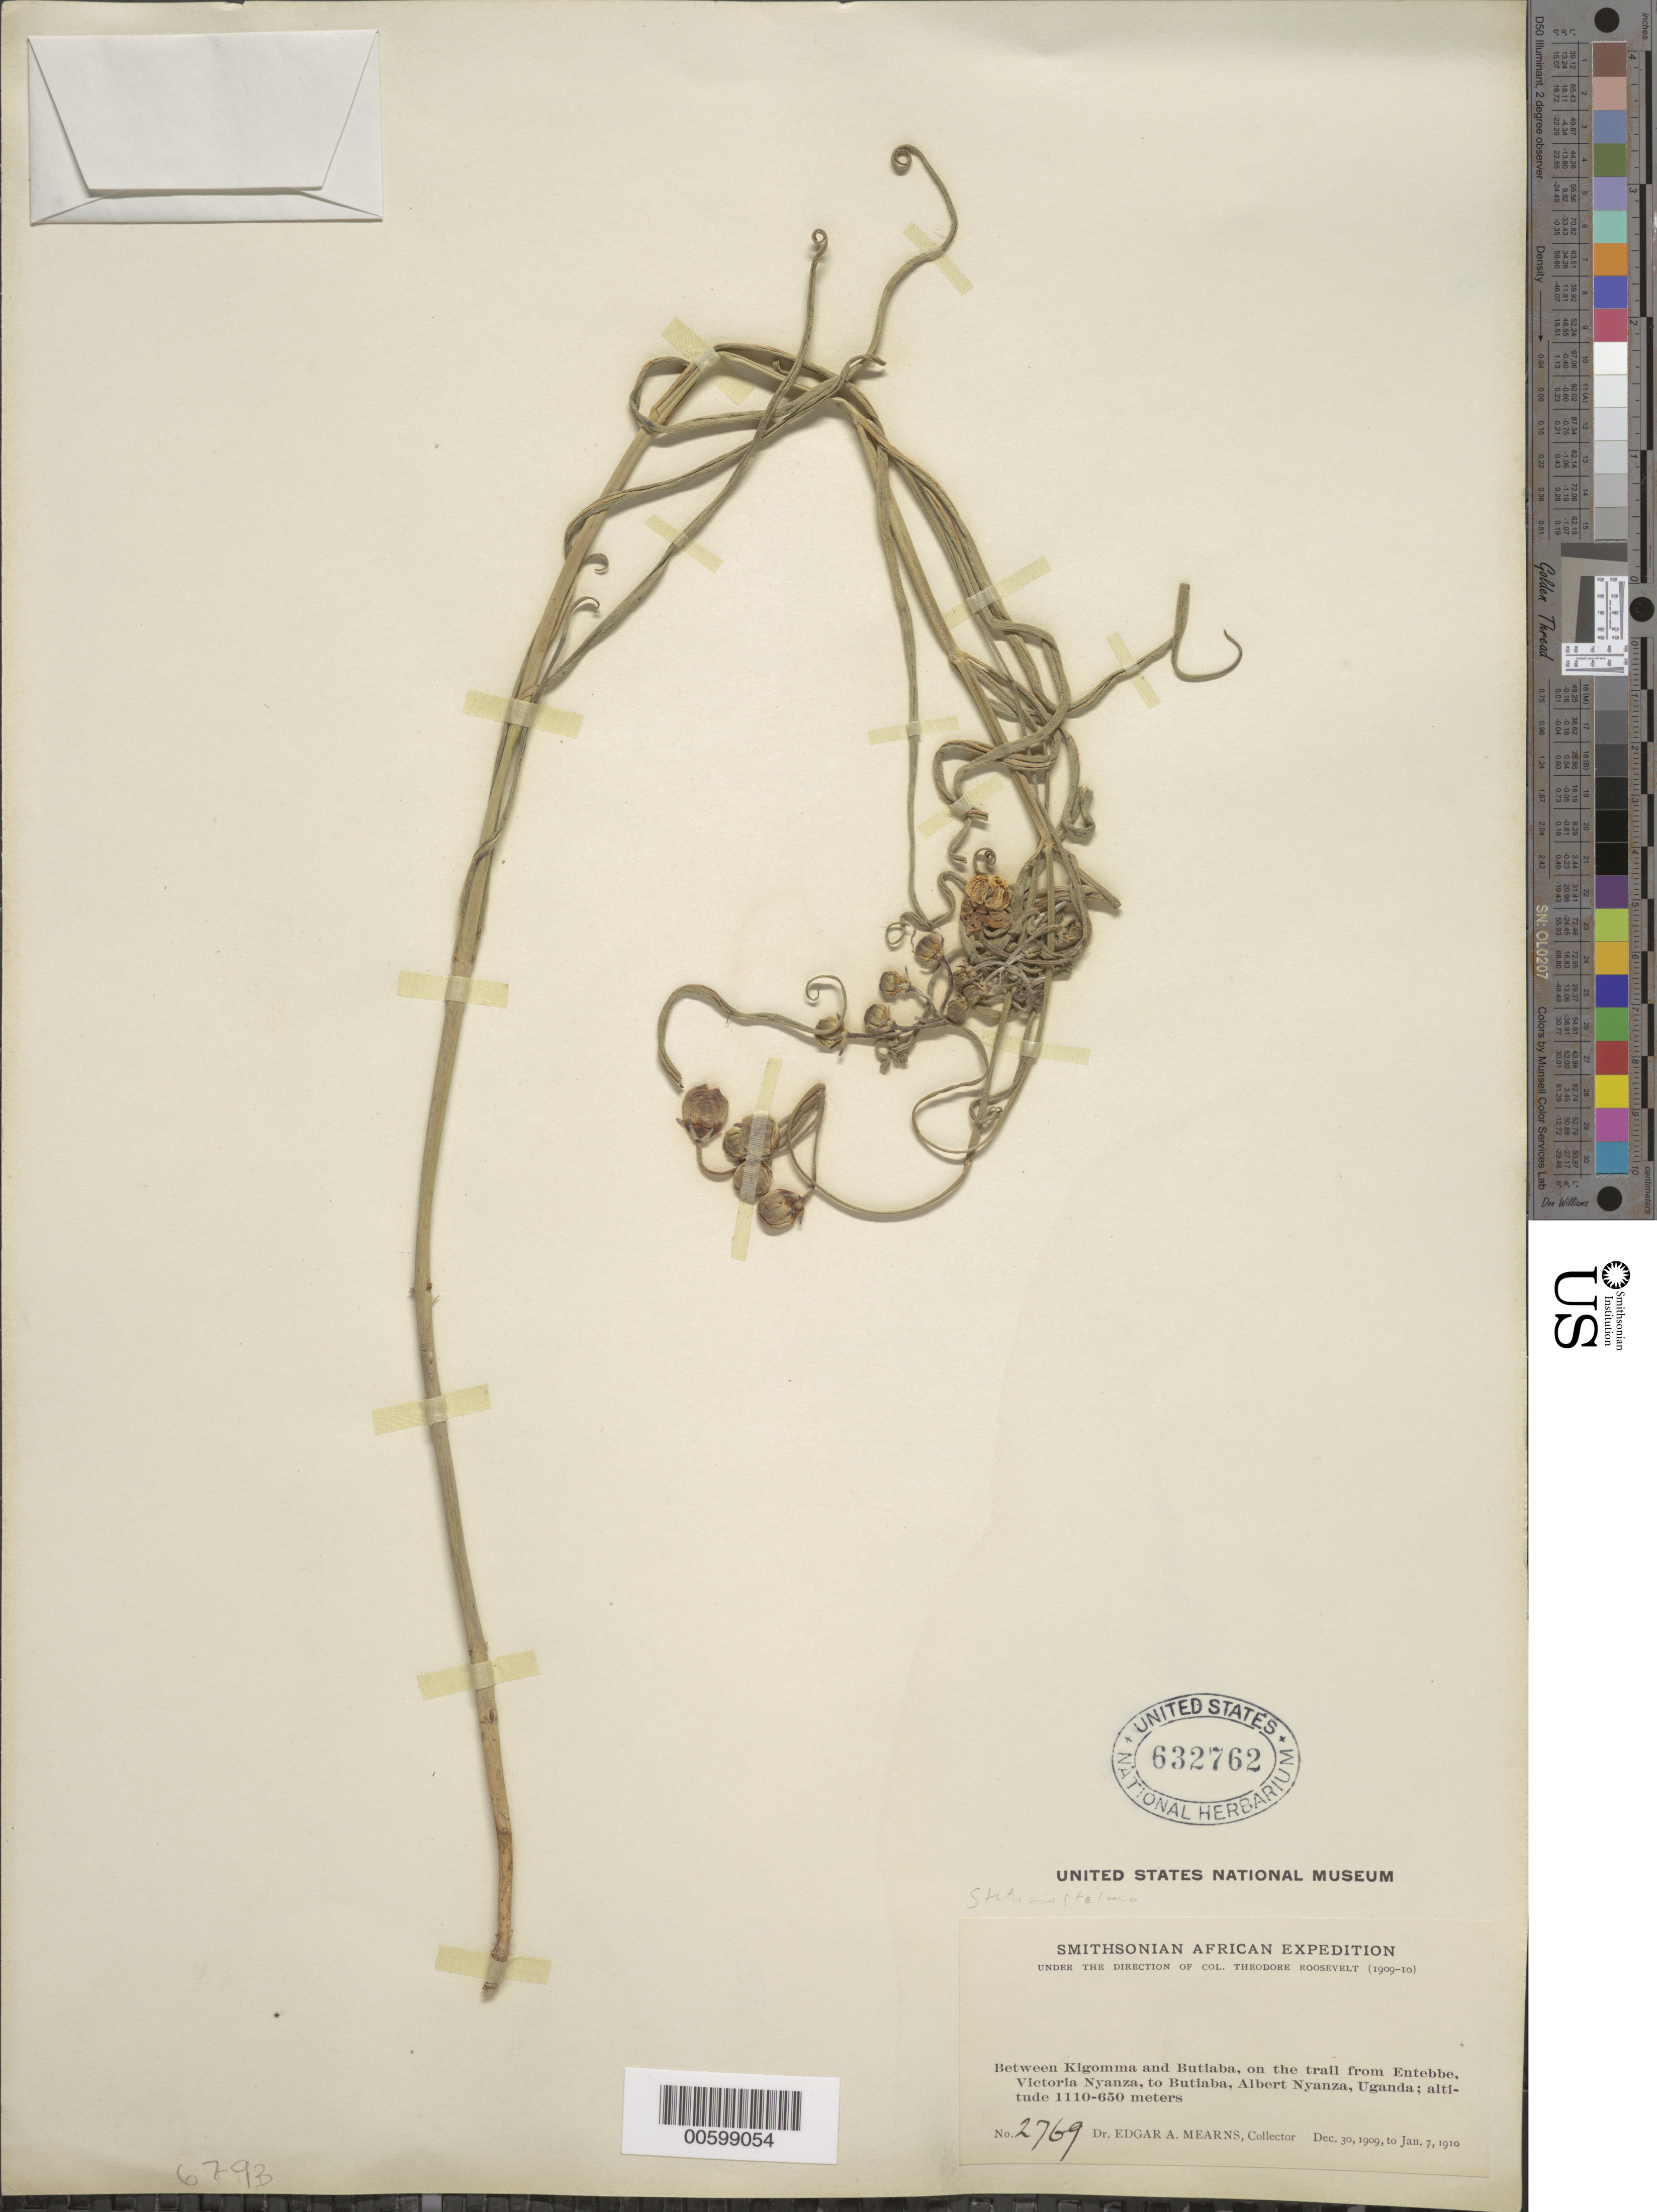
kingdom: Plantae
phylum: Tracheophyta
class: Magnoliopsida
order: Gentianales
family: Apocynaceae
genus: Stathmostelma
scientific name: Stathmostelma sp.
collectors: E. A. Mearns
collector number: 2769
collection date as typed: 30 Dec 1909 to 07 Jan 1909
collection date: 1909-01-07/1909-12-30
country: Uganda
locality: Between Kigomma and Butiaba, on the trail from Entebbe, Victoria Nyanza, to Butiaba, Albert Nyanza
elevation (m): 1110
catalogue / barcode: US 632762